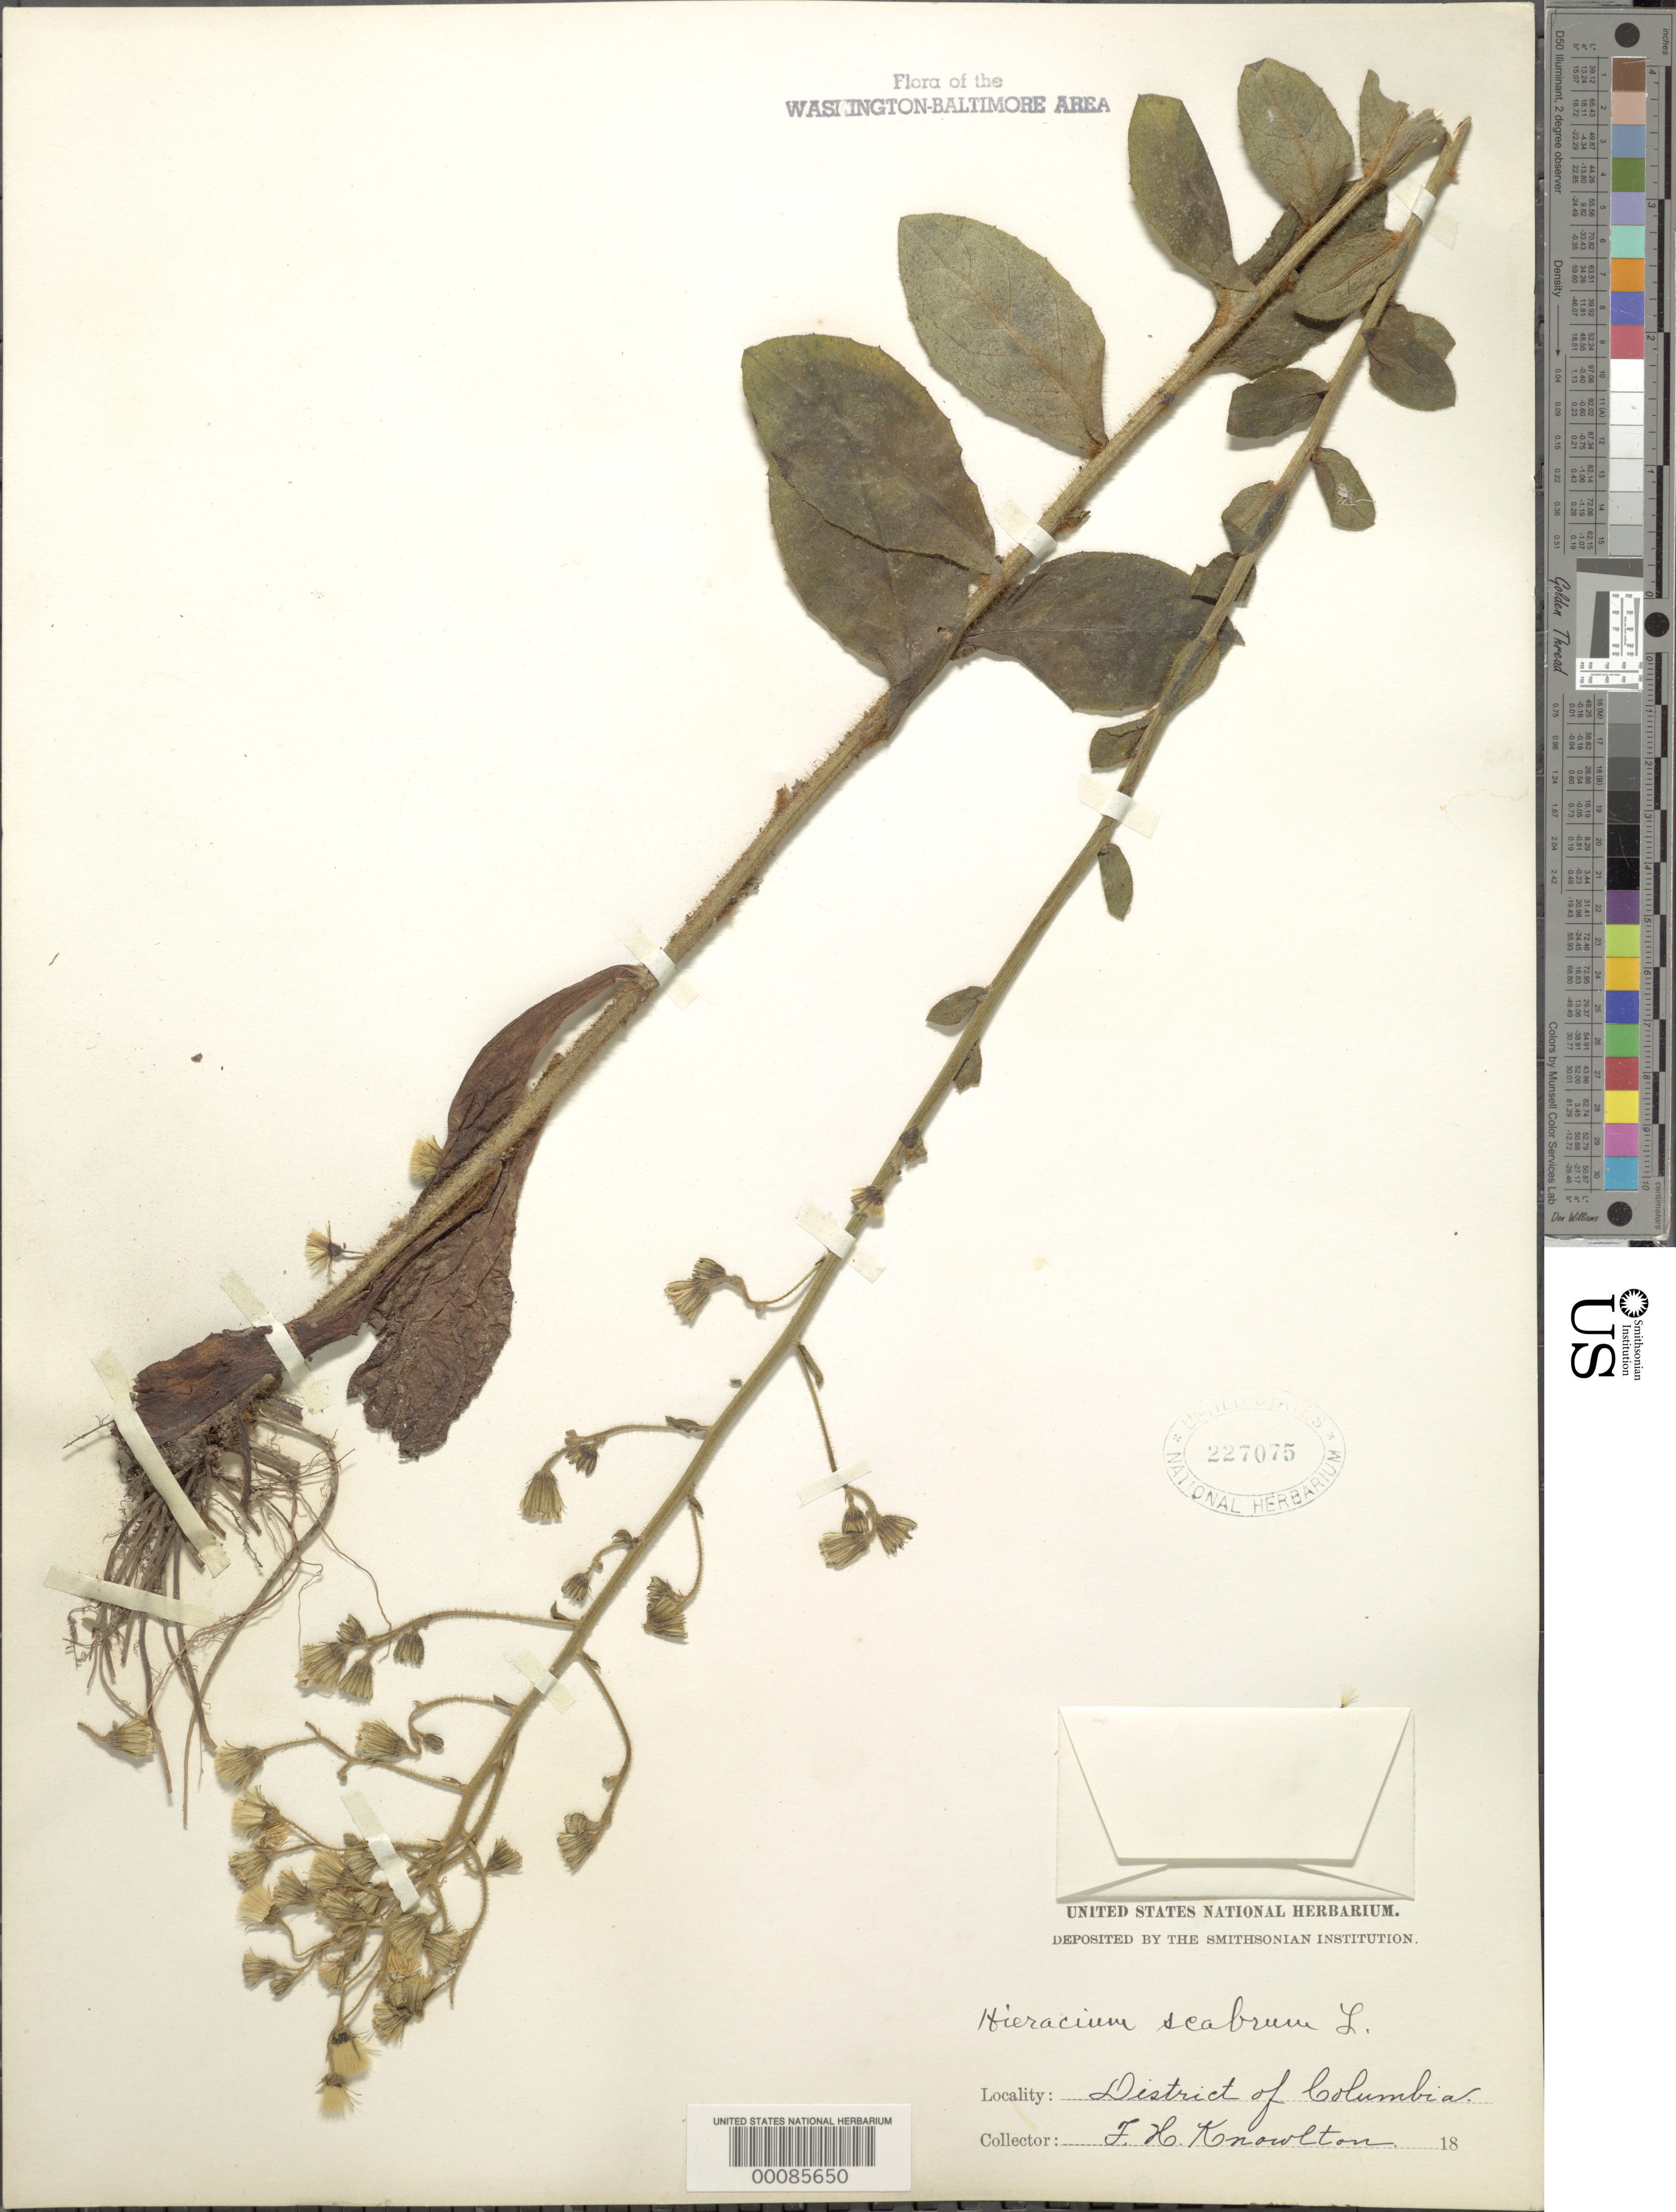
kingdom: Plantae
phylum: Tracheophyta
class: Magnoliopsida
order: Asterales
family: Asteraceae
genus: Pilosella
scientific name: Pilosella verruculata subsp. verruculata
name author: (Link) Soják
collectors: F. H. Knowlton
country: United States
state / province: District of Columbia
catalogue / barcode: US 227075